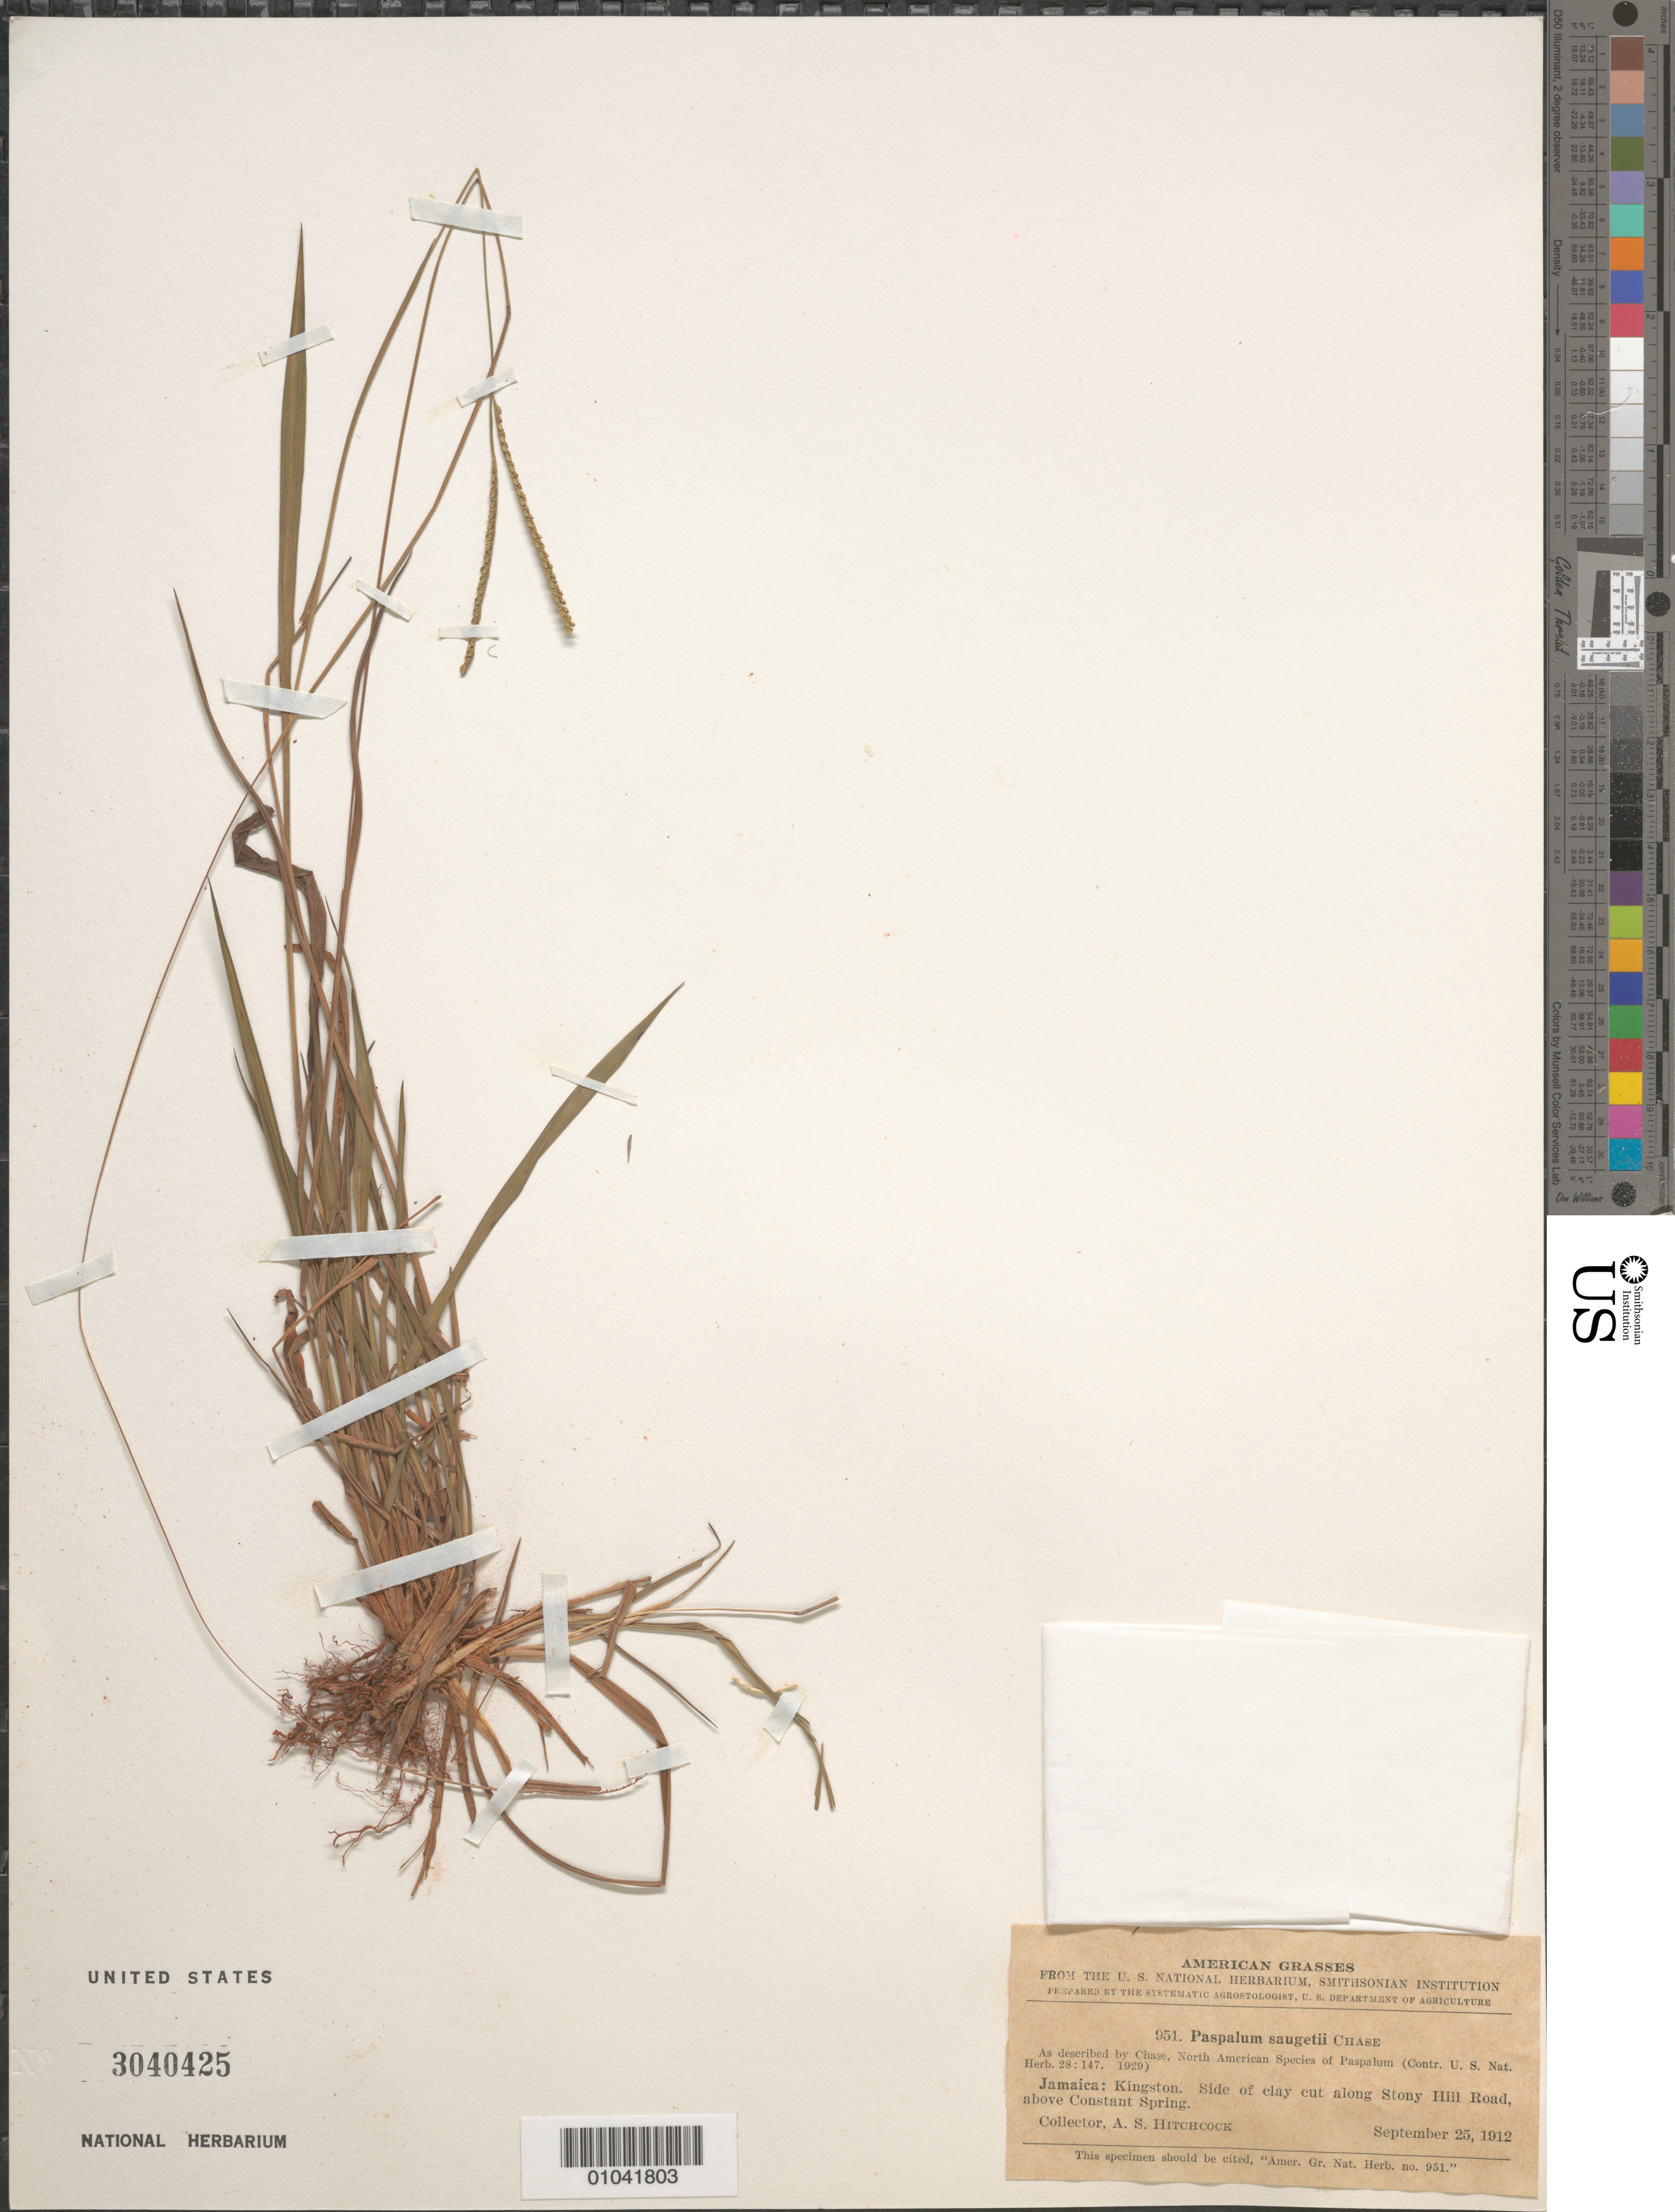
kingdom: Plantae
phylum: Tracheophyta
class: Liliopsida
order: Poales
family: Poaceae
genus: Paspalum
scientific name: Paspalum saugetii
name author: Chase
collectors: A. S. Hitchcock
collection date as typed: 25 Sep 1912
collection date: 1912-09-25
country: Jamaica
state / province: Kingston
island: Jamaica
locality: Along Stony Hill Road above Constant Spring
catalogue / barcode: US 3040425